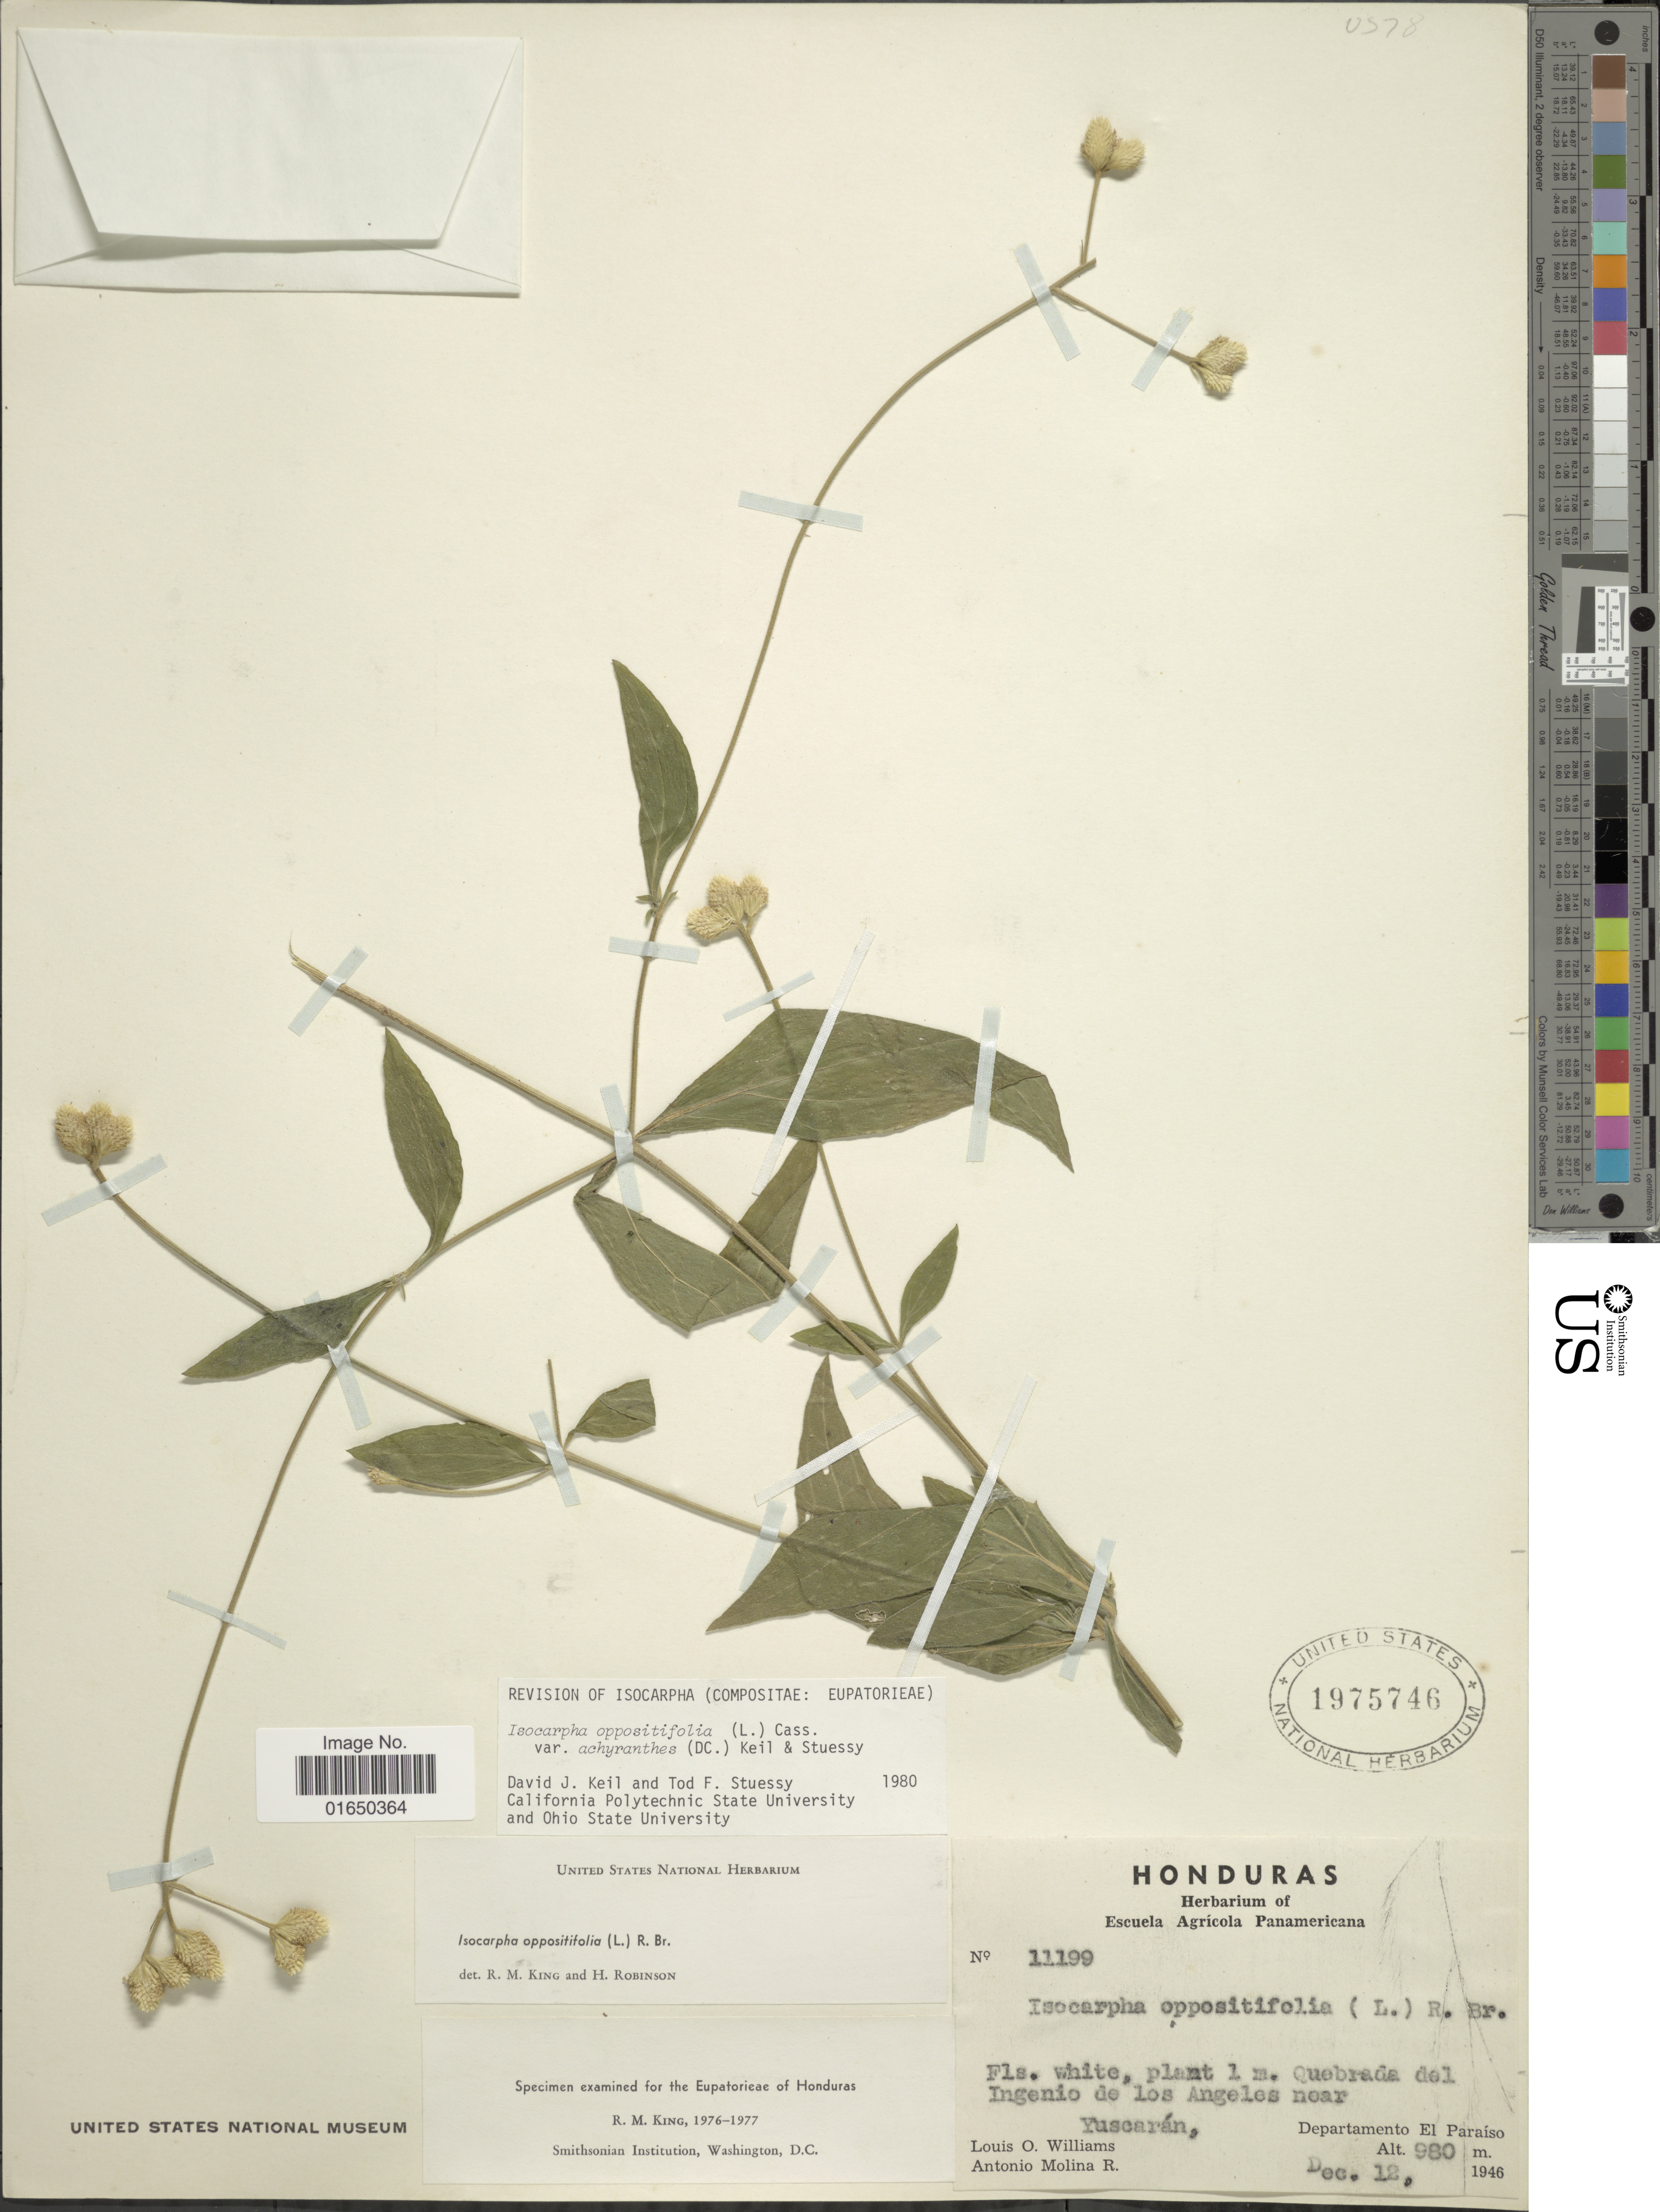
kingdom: Plantae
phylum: Tracheophyta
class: Magnoliopsida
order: Asterales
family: Asteraceae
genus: Isocarpha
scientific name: Isocarpha oppositifolia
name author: (L.) Cass.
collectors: L. O. Williams & A. Molina R.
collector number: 11199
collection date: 1946-12-12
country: Honduras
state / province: El Paraíso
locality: Quebrada del Ingenio de Los Angeles near Yuscaran, Department of El Paraiso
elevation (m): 980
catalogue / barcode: US 1975746